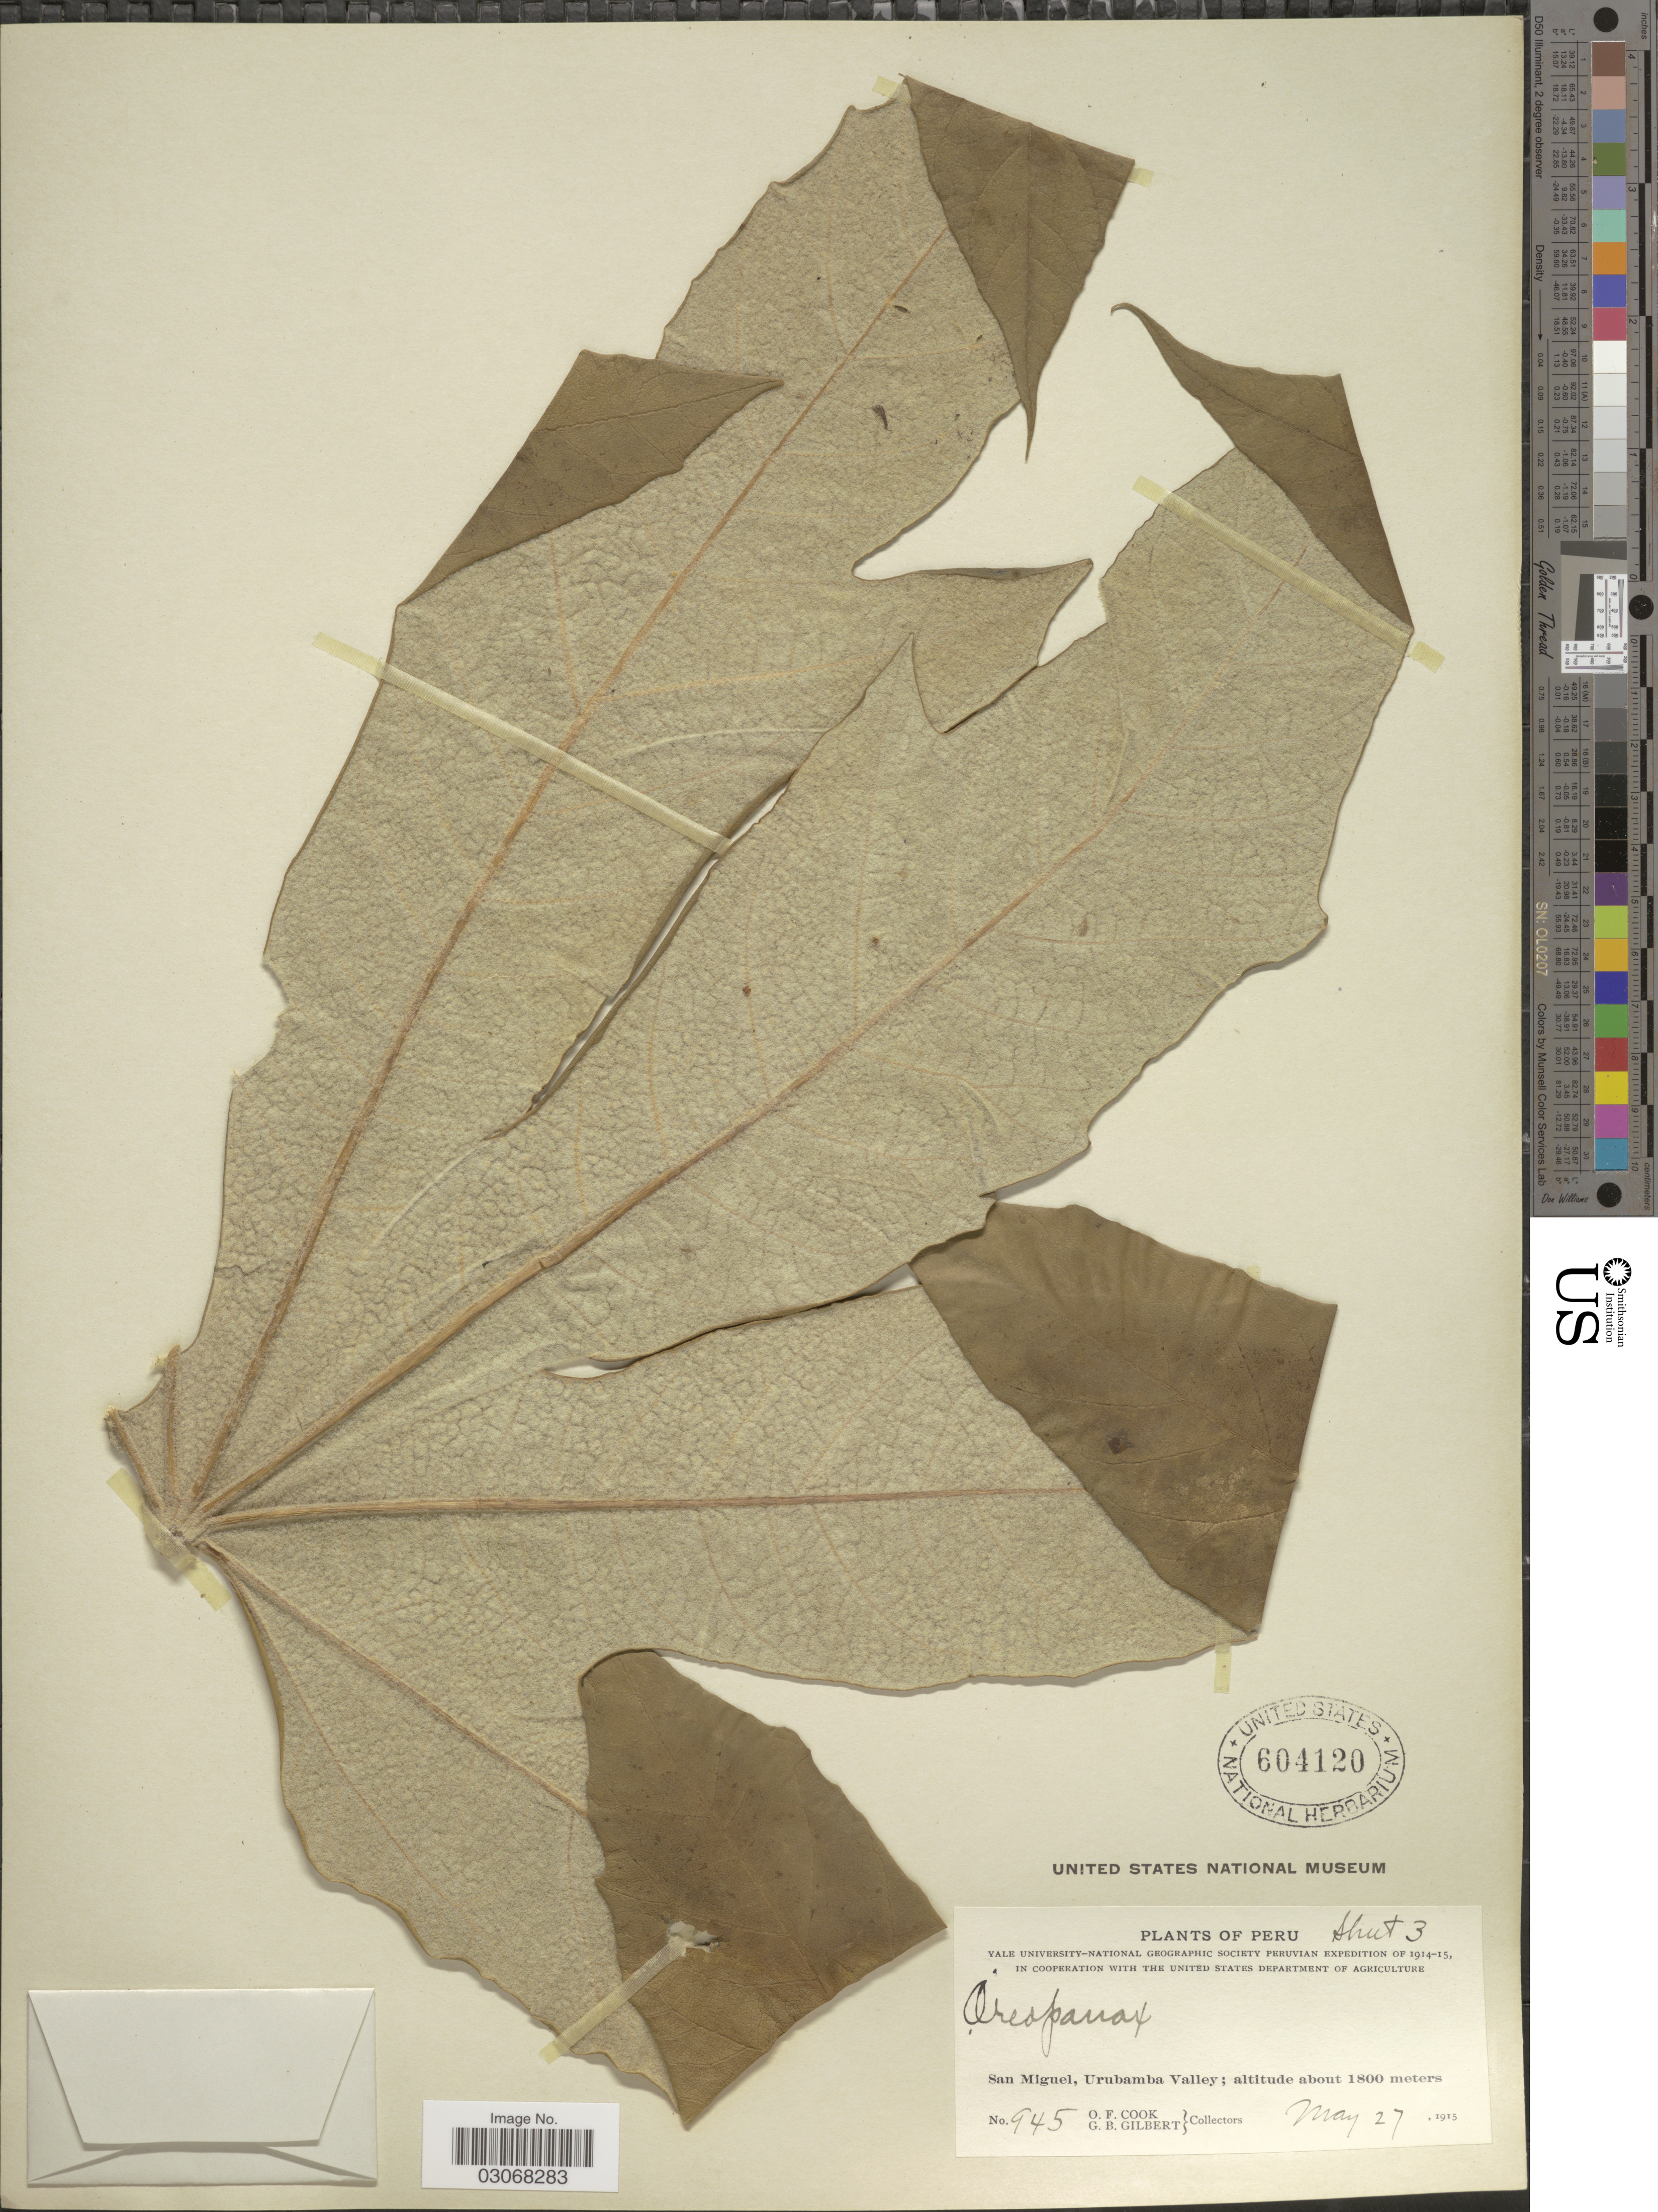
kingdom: Plantae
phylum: Tracheophyta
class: Magnoliopsida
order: Apiales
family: Araliaceae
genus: Oreopanax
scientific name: Oreopanax sp.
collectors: O. F. Cook & G. B. Gilbert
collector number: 945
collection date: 1915-05-27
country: Peru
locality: San Miguel, Urubamba Valley.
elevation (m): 1800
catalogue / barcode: US 604120